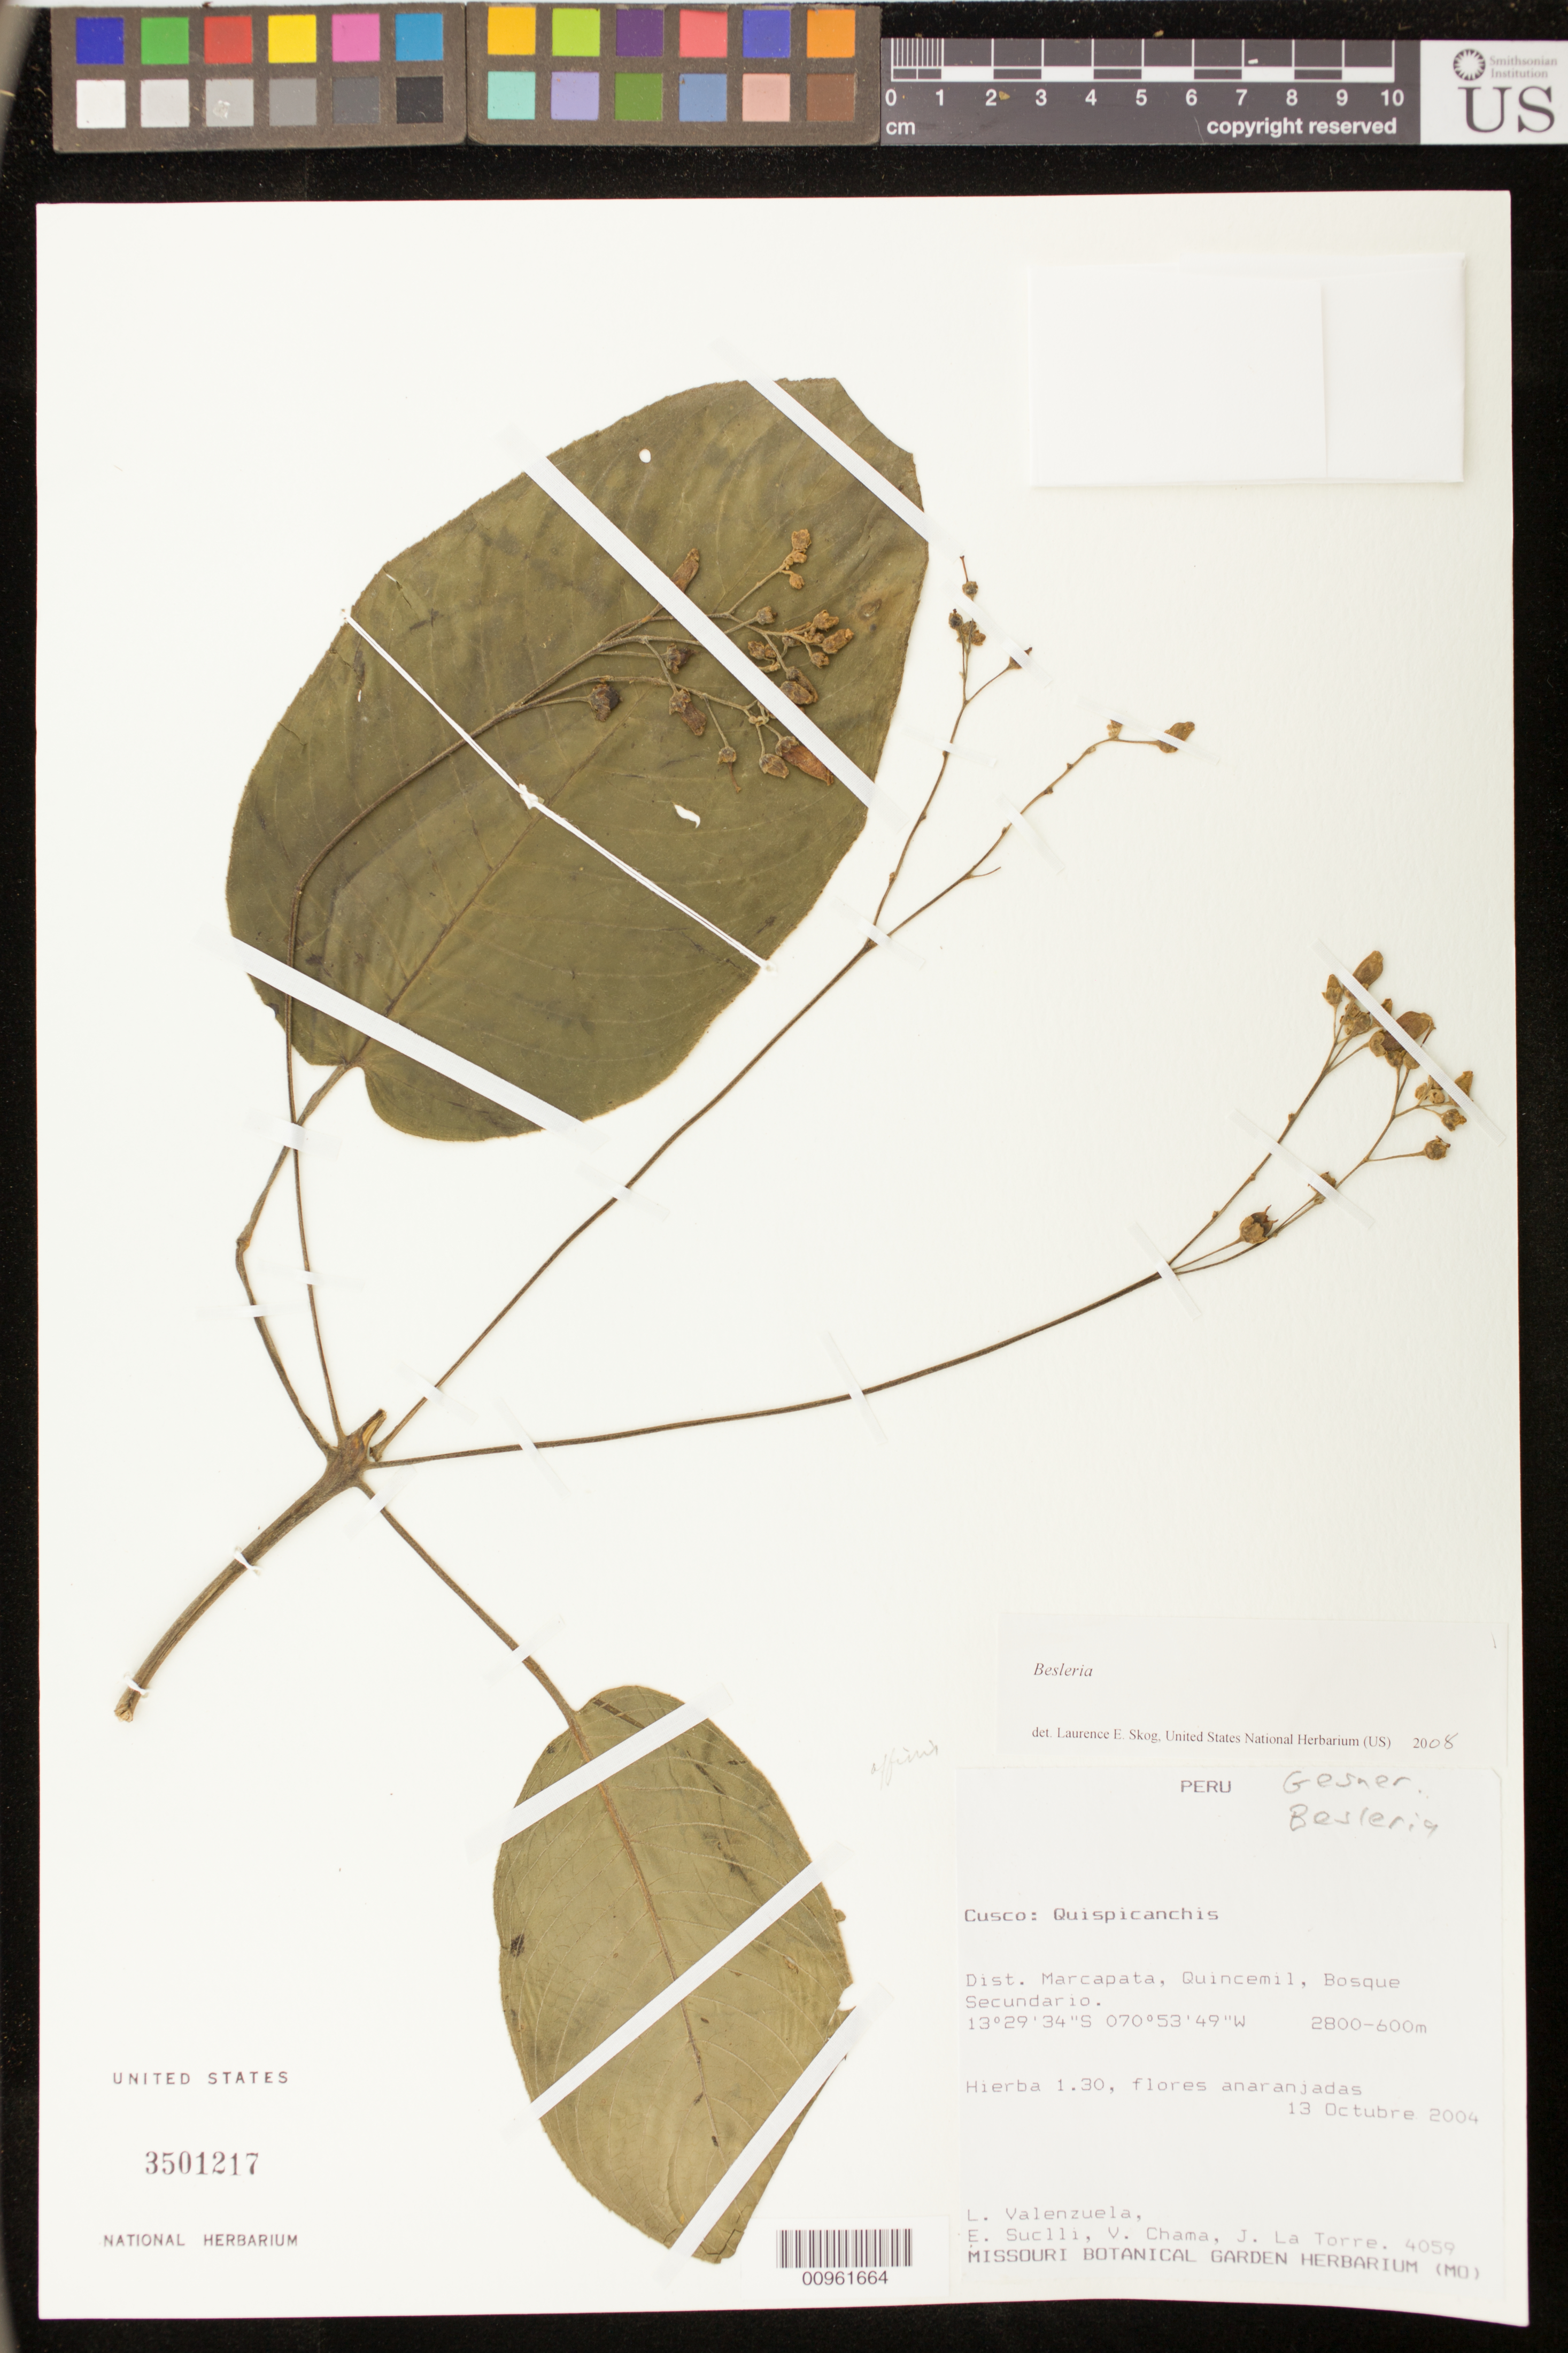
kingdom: Plantae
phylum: Tracheophyta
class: Magnoliopsida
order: Lamiales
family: Gesneriaceae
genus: Besleria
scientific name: Besleria sp.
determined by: Skog, Laurence E.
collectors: L. Valenzuela, E. Suclli, V. Chama & J. La Torre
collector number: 4059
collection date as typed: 13 Oct 2004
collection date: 2004-10-13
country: Peru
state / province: Cusco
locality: Cusco: Quispicanchis. Dist. Marcapata, Quincemil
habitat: Bosque secundario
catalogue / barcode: US 3501217